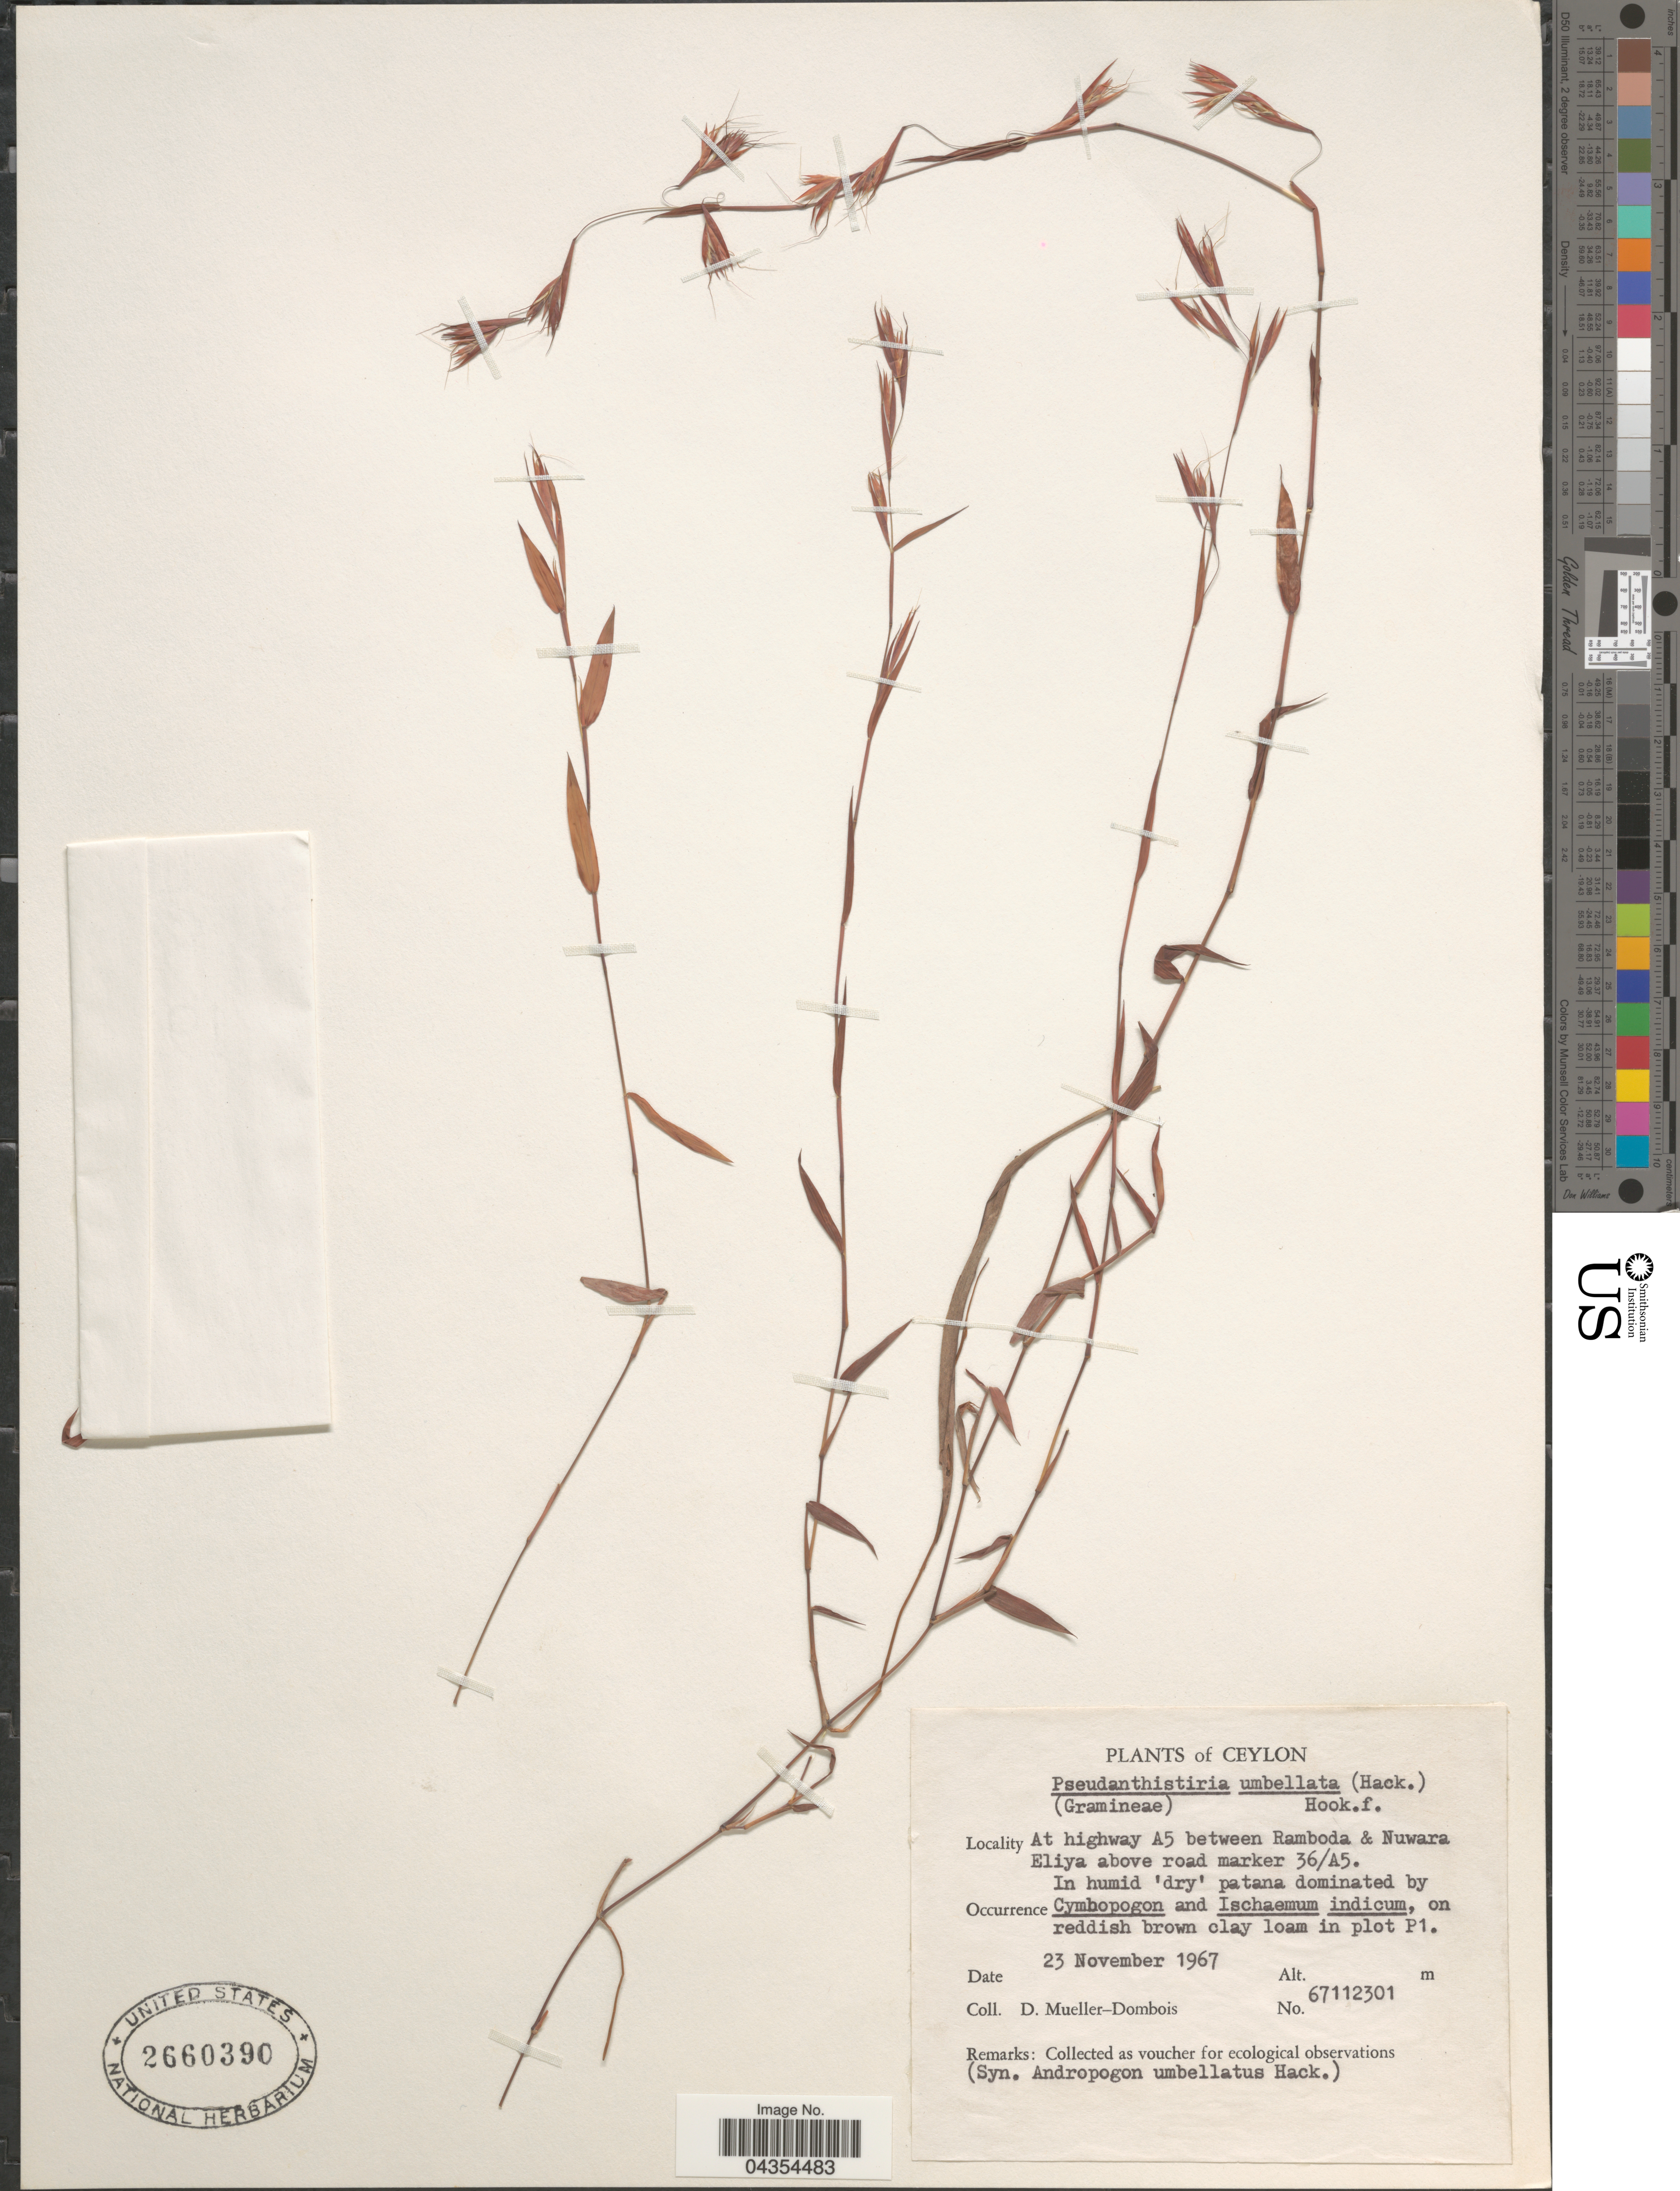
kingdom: Plantae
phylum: Tracheophyta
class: Liliopsida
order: Poales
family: Poaceae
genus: Pseudanthistiria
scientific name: Pseudanthistiria umbellata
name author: Hook. f.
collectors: D. Meuller-Dombois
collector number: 67112301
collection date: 1967-11-23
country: Sri Lanka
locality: Ceylon. At highway A5 between Ramboda & Nuwara Eliya above road marker 36/A5.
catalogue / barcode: US 2660390